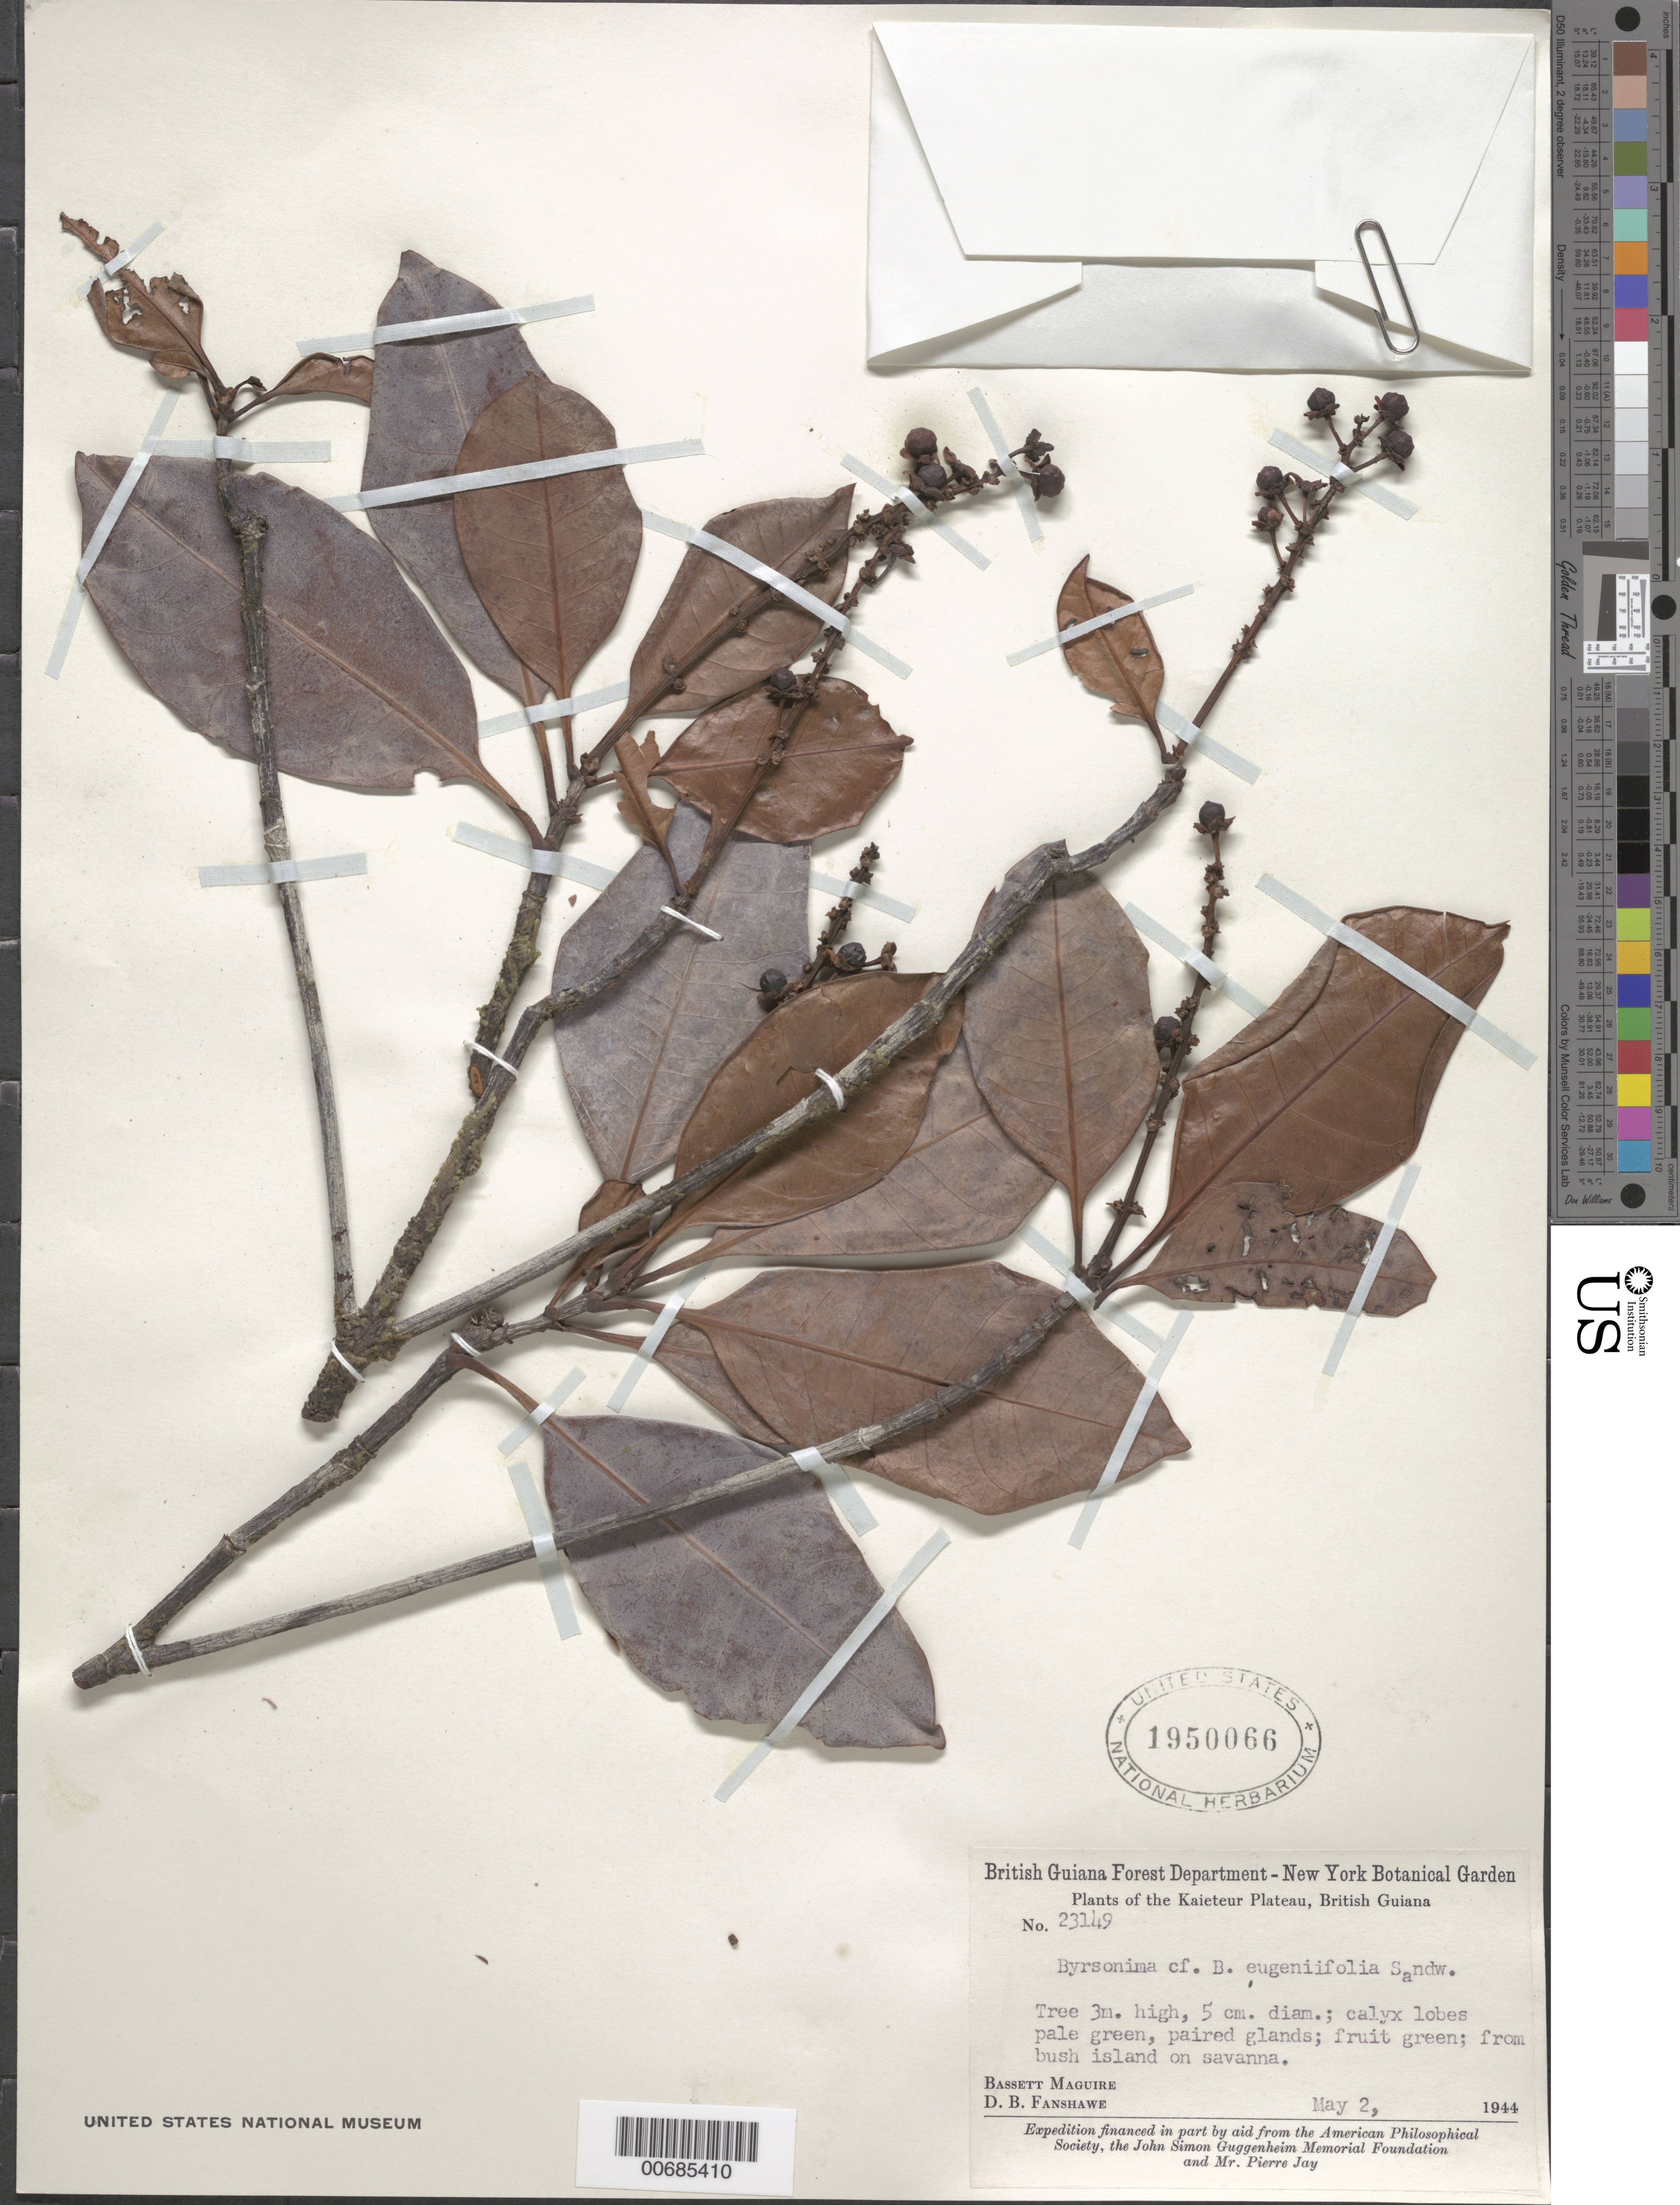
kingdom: Plantae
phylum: Tracheophyta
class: Magnoliopsida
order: Malpighiales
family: Malpighiaceae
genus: Byrsonima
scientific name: Byrsonima eugeniifolia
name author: Sandwith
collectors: B. Maguire & D. B. Fanshawe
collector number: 23149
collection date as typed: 2-May-44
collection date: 1944-05-02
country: Guyana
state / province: Potaro-Siparuni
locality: Kaieteur Plateau, Potaro River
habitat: Bush island on savanna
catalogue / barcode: US 1950066